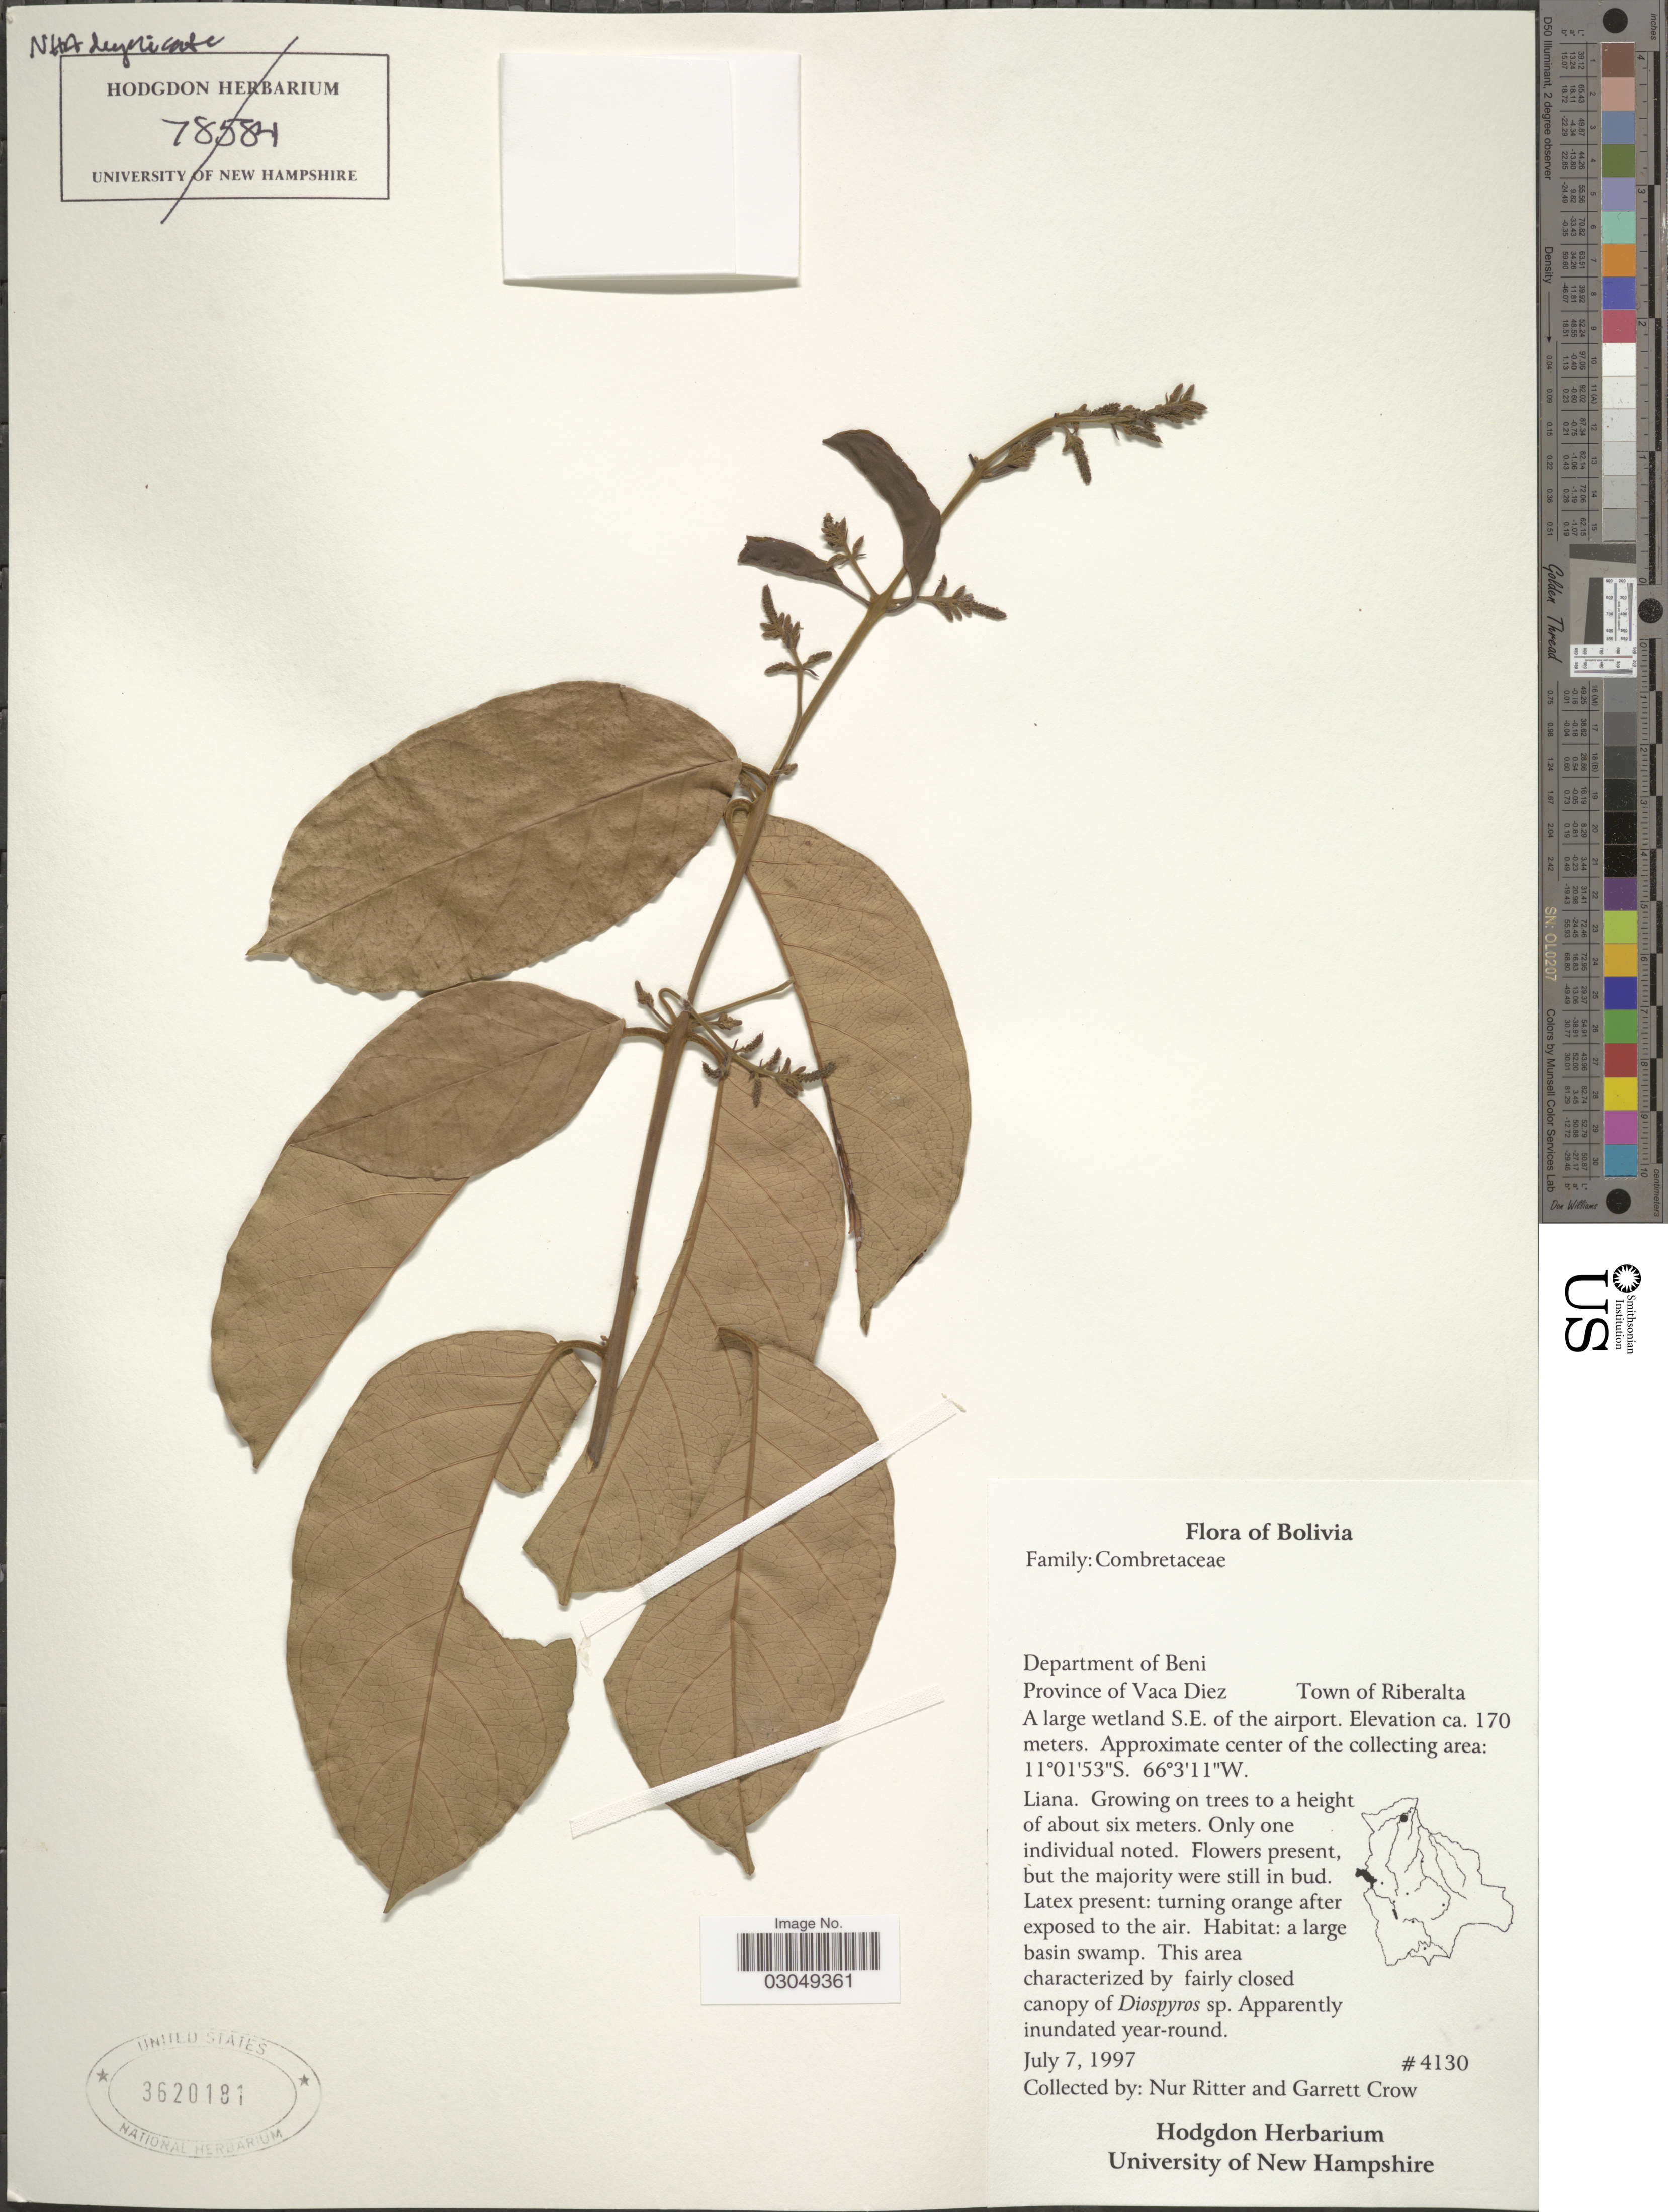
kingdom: Plantae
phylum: Tracheophyta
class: Magnoliopsida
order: Myrtales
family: Combretaceae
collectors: N. Ritter & G. E. Crow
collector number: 4130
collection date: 1997-07-07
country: Bolivia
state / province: Beni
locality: Department of Beni, Province of Vaca Diez. Town of Riberalta. A large wetland S.E. of the airport.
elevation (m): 170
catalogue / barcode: US 3620181